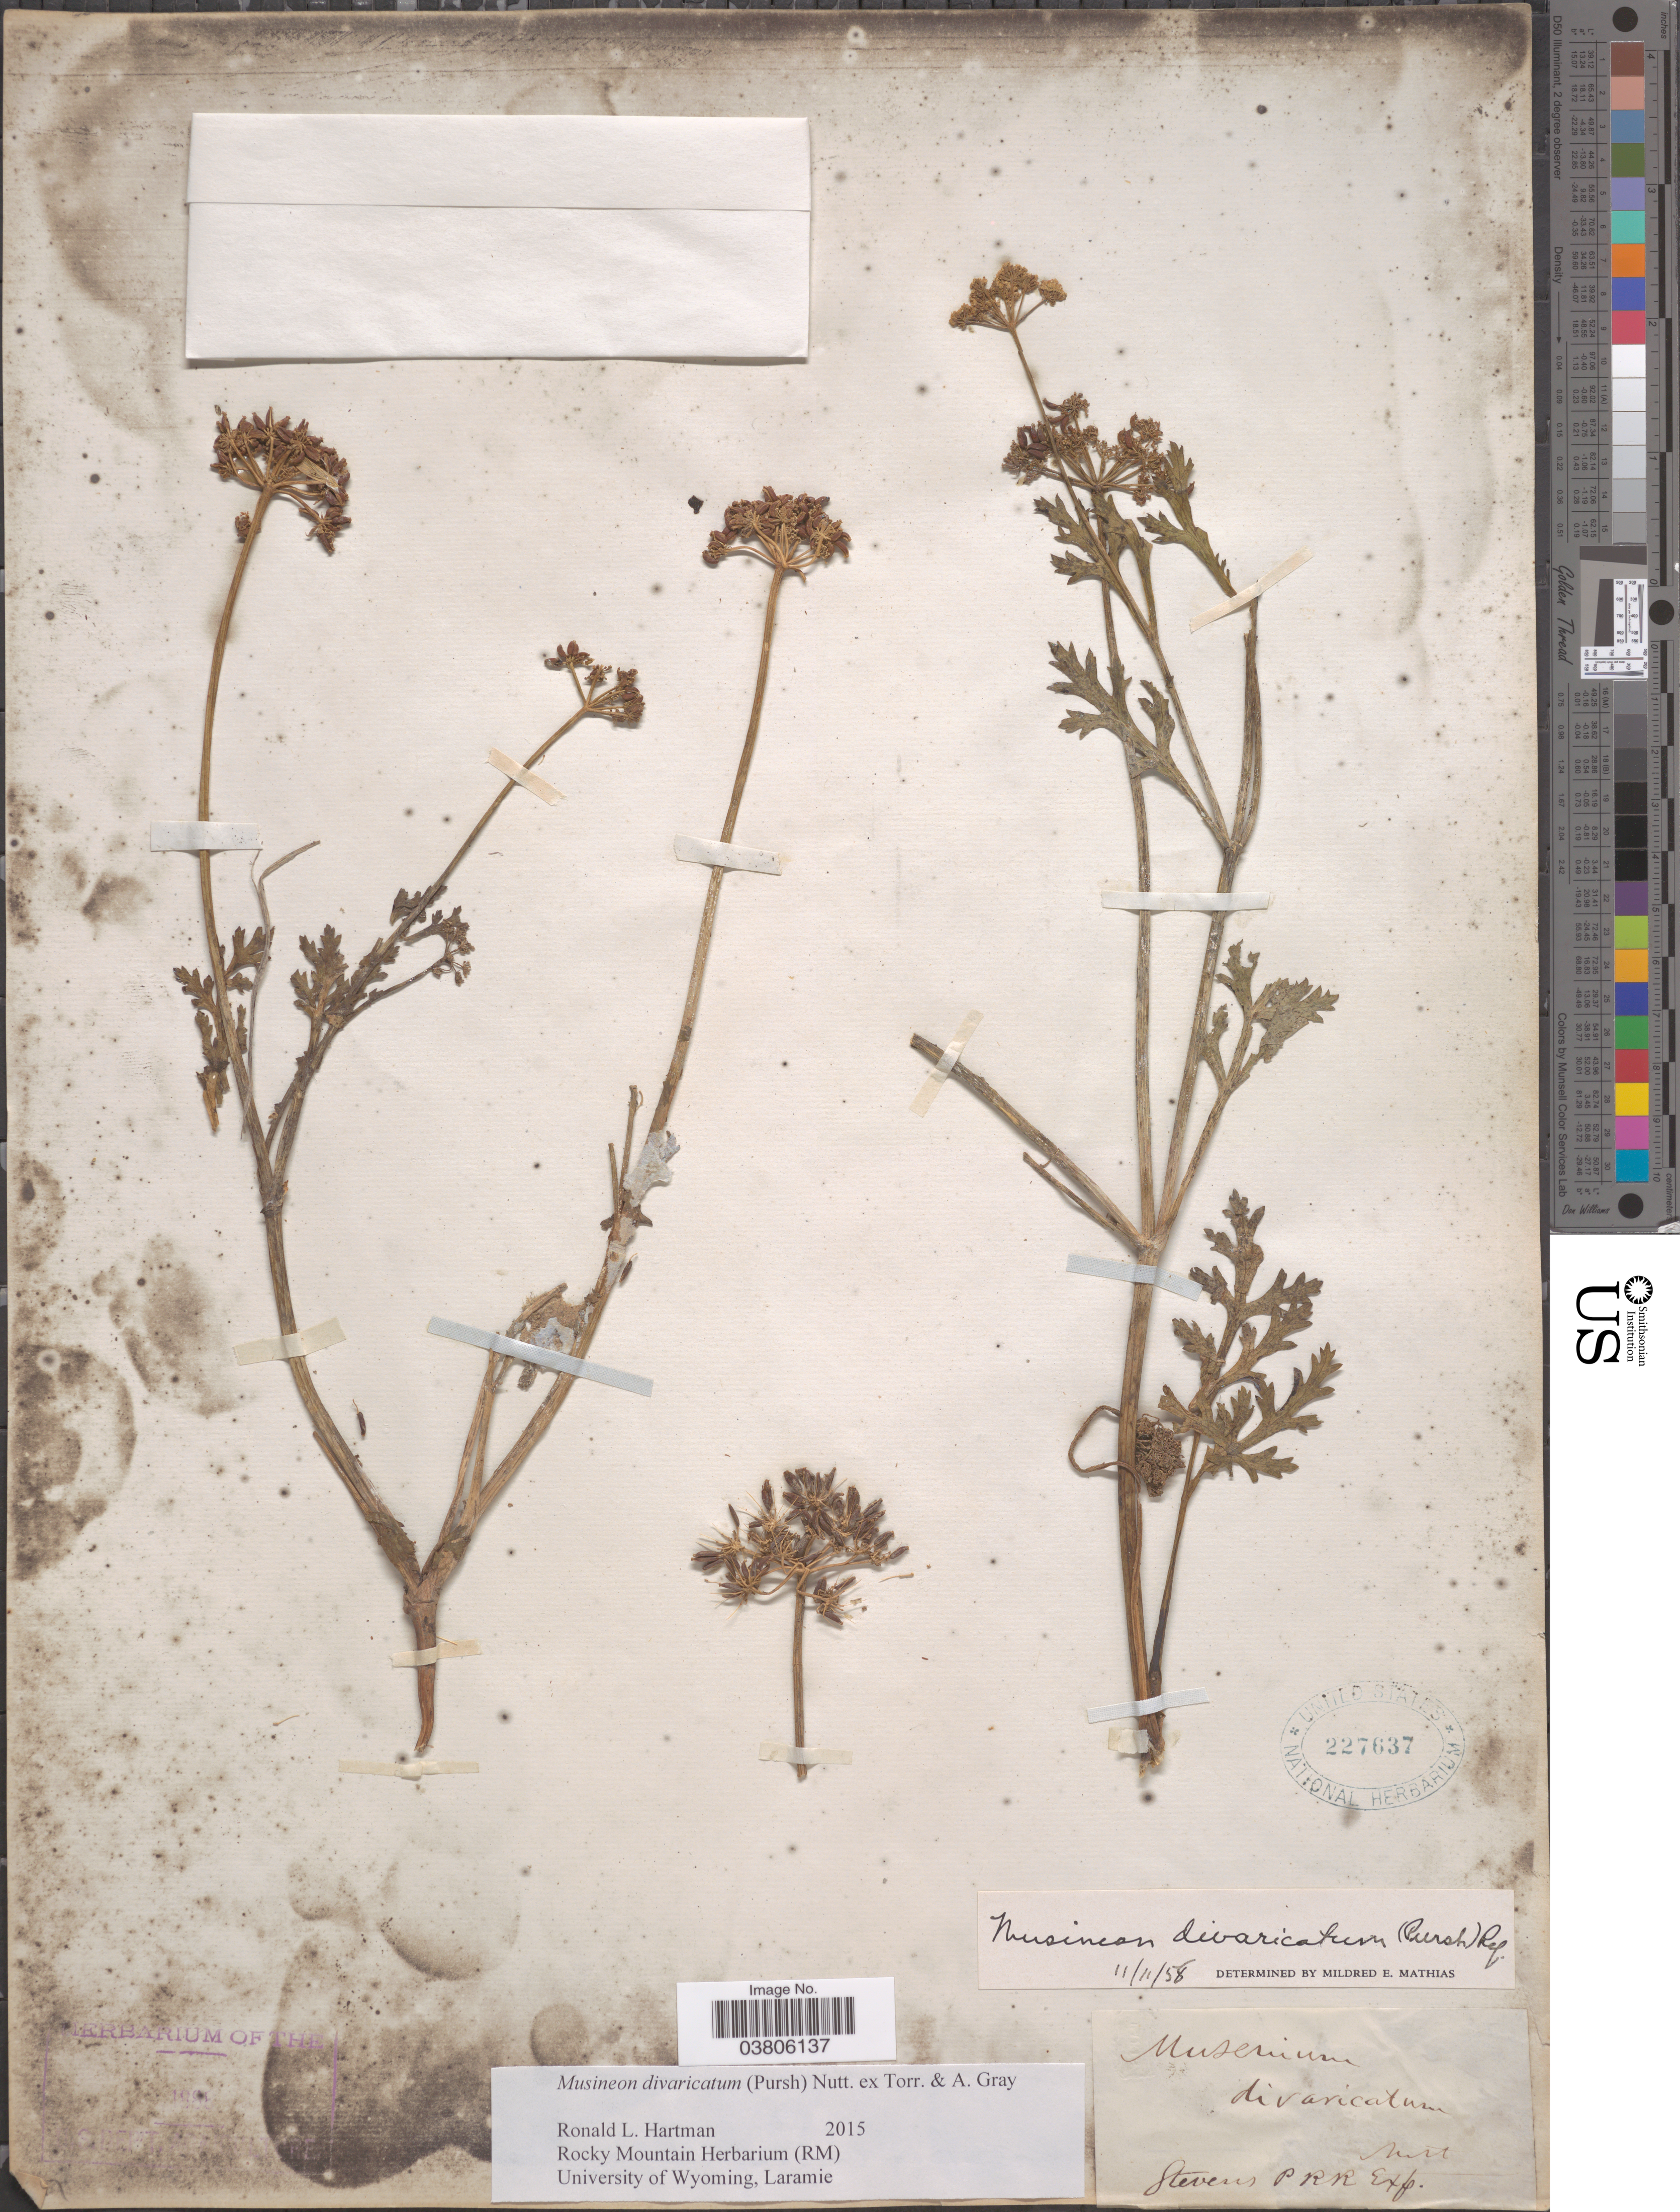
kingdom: Plantae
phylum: Tracheophyta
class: Magnoliopsida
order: Apiales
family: Apiaceae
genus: Musineon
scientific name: Musineon divaricatum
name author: (Pursh) Nutt.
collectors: Stevens Pacific Railroad Survey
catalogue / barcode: US 227637